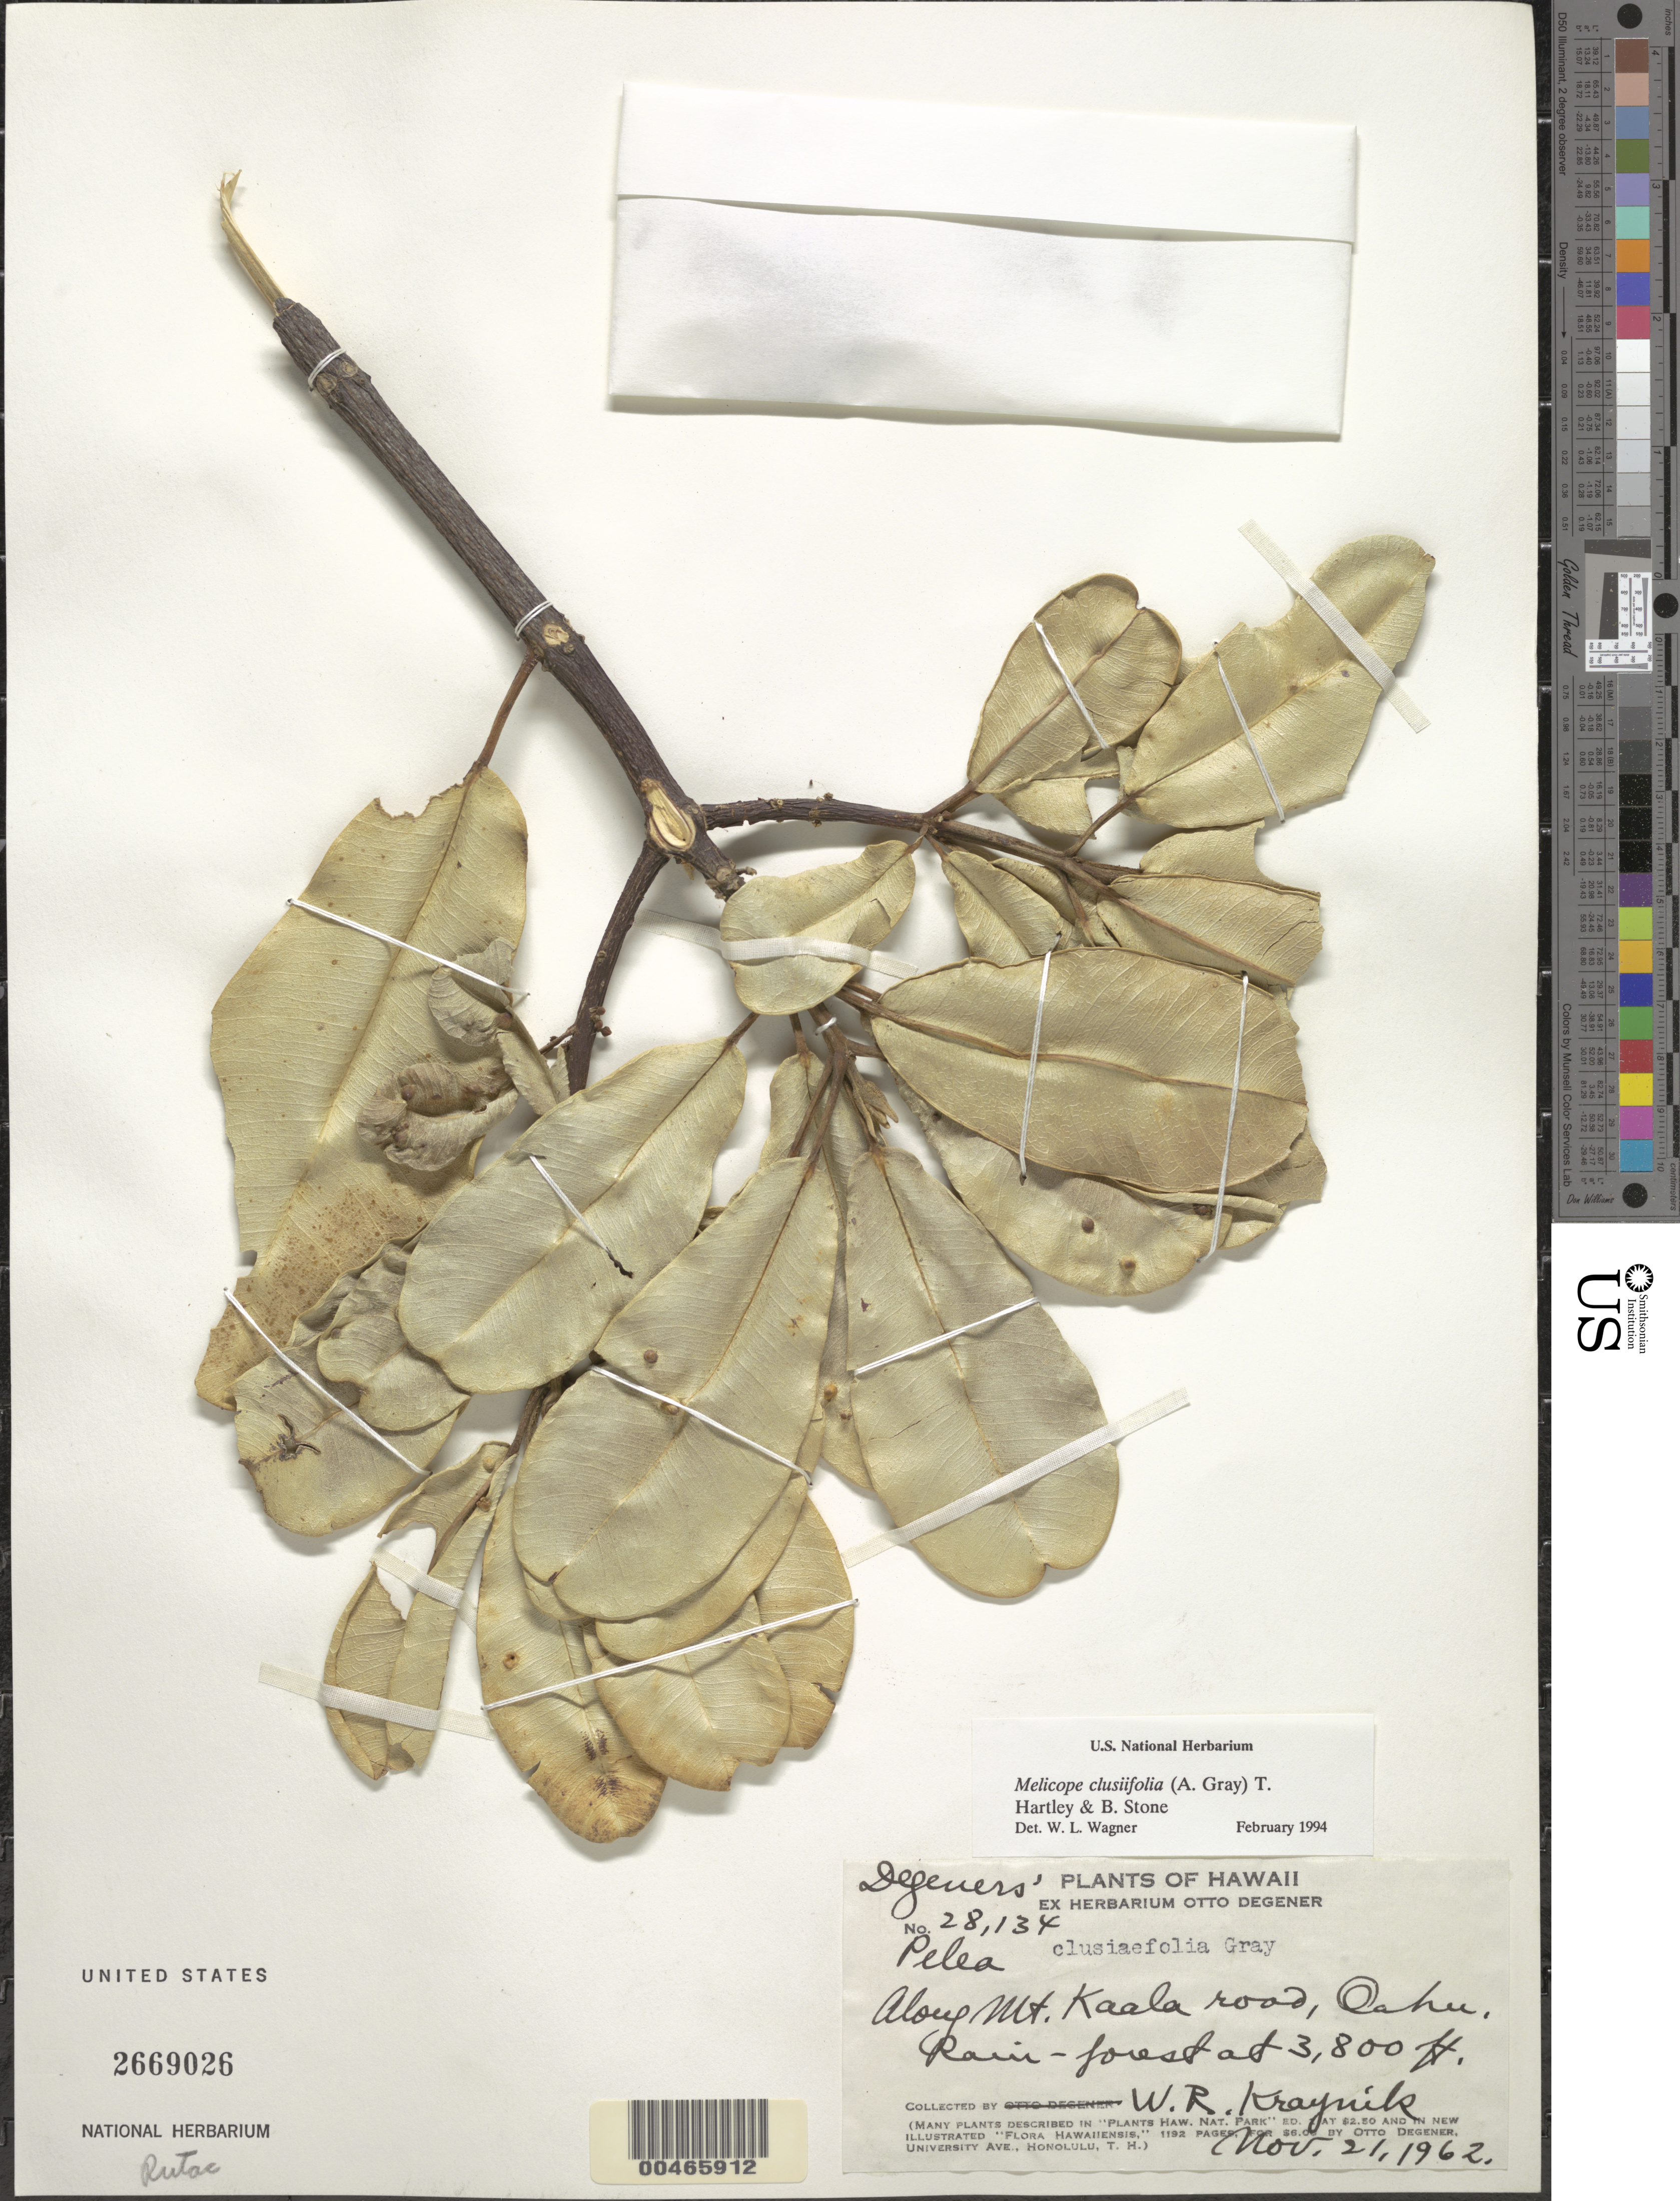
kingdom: Plantae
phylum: Tracheophyta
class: Magnoliopsida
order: Sapindales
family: Rutaceae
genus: Melicope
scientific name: Melicope clusiifolia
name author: (A. Gray) T.G. Hartley & B.C. Stone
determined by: Wagner, W. L., (BOT), Smithsonian Institution - National Museum of Natural History (UNITED STATES)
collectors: W. Kraynik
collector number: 28134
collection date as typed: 21 Nov 1962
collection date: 1962-11-21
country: United States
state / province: Hawaii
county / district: Honolulu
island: Oahu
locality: Along Mt. Kaala road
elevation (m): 1158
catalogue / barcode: US 2669026